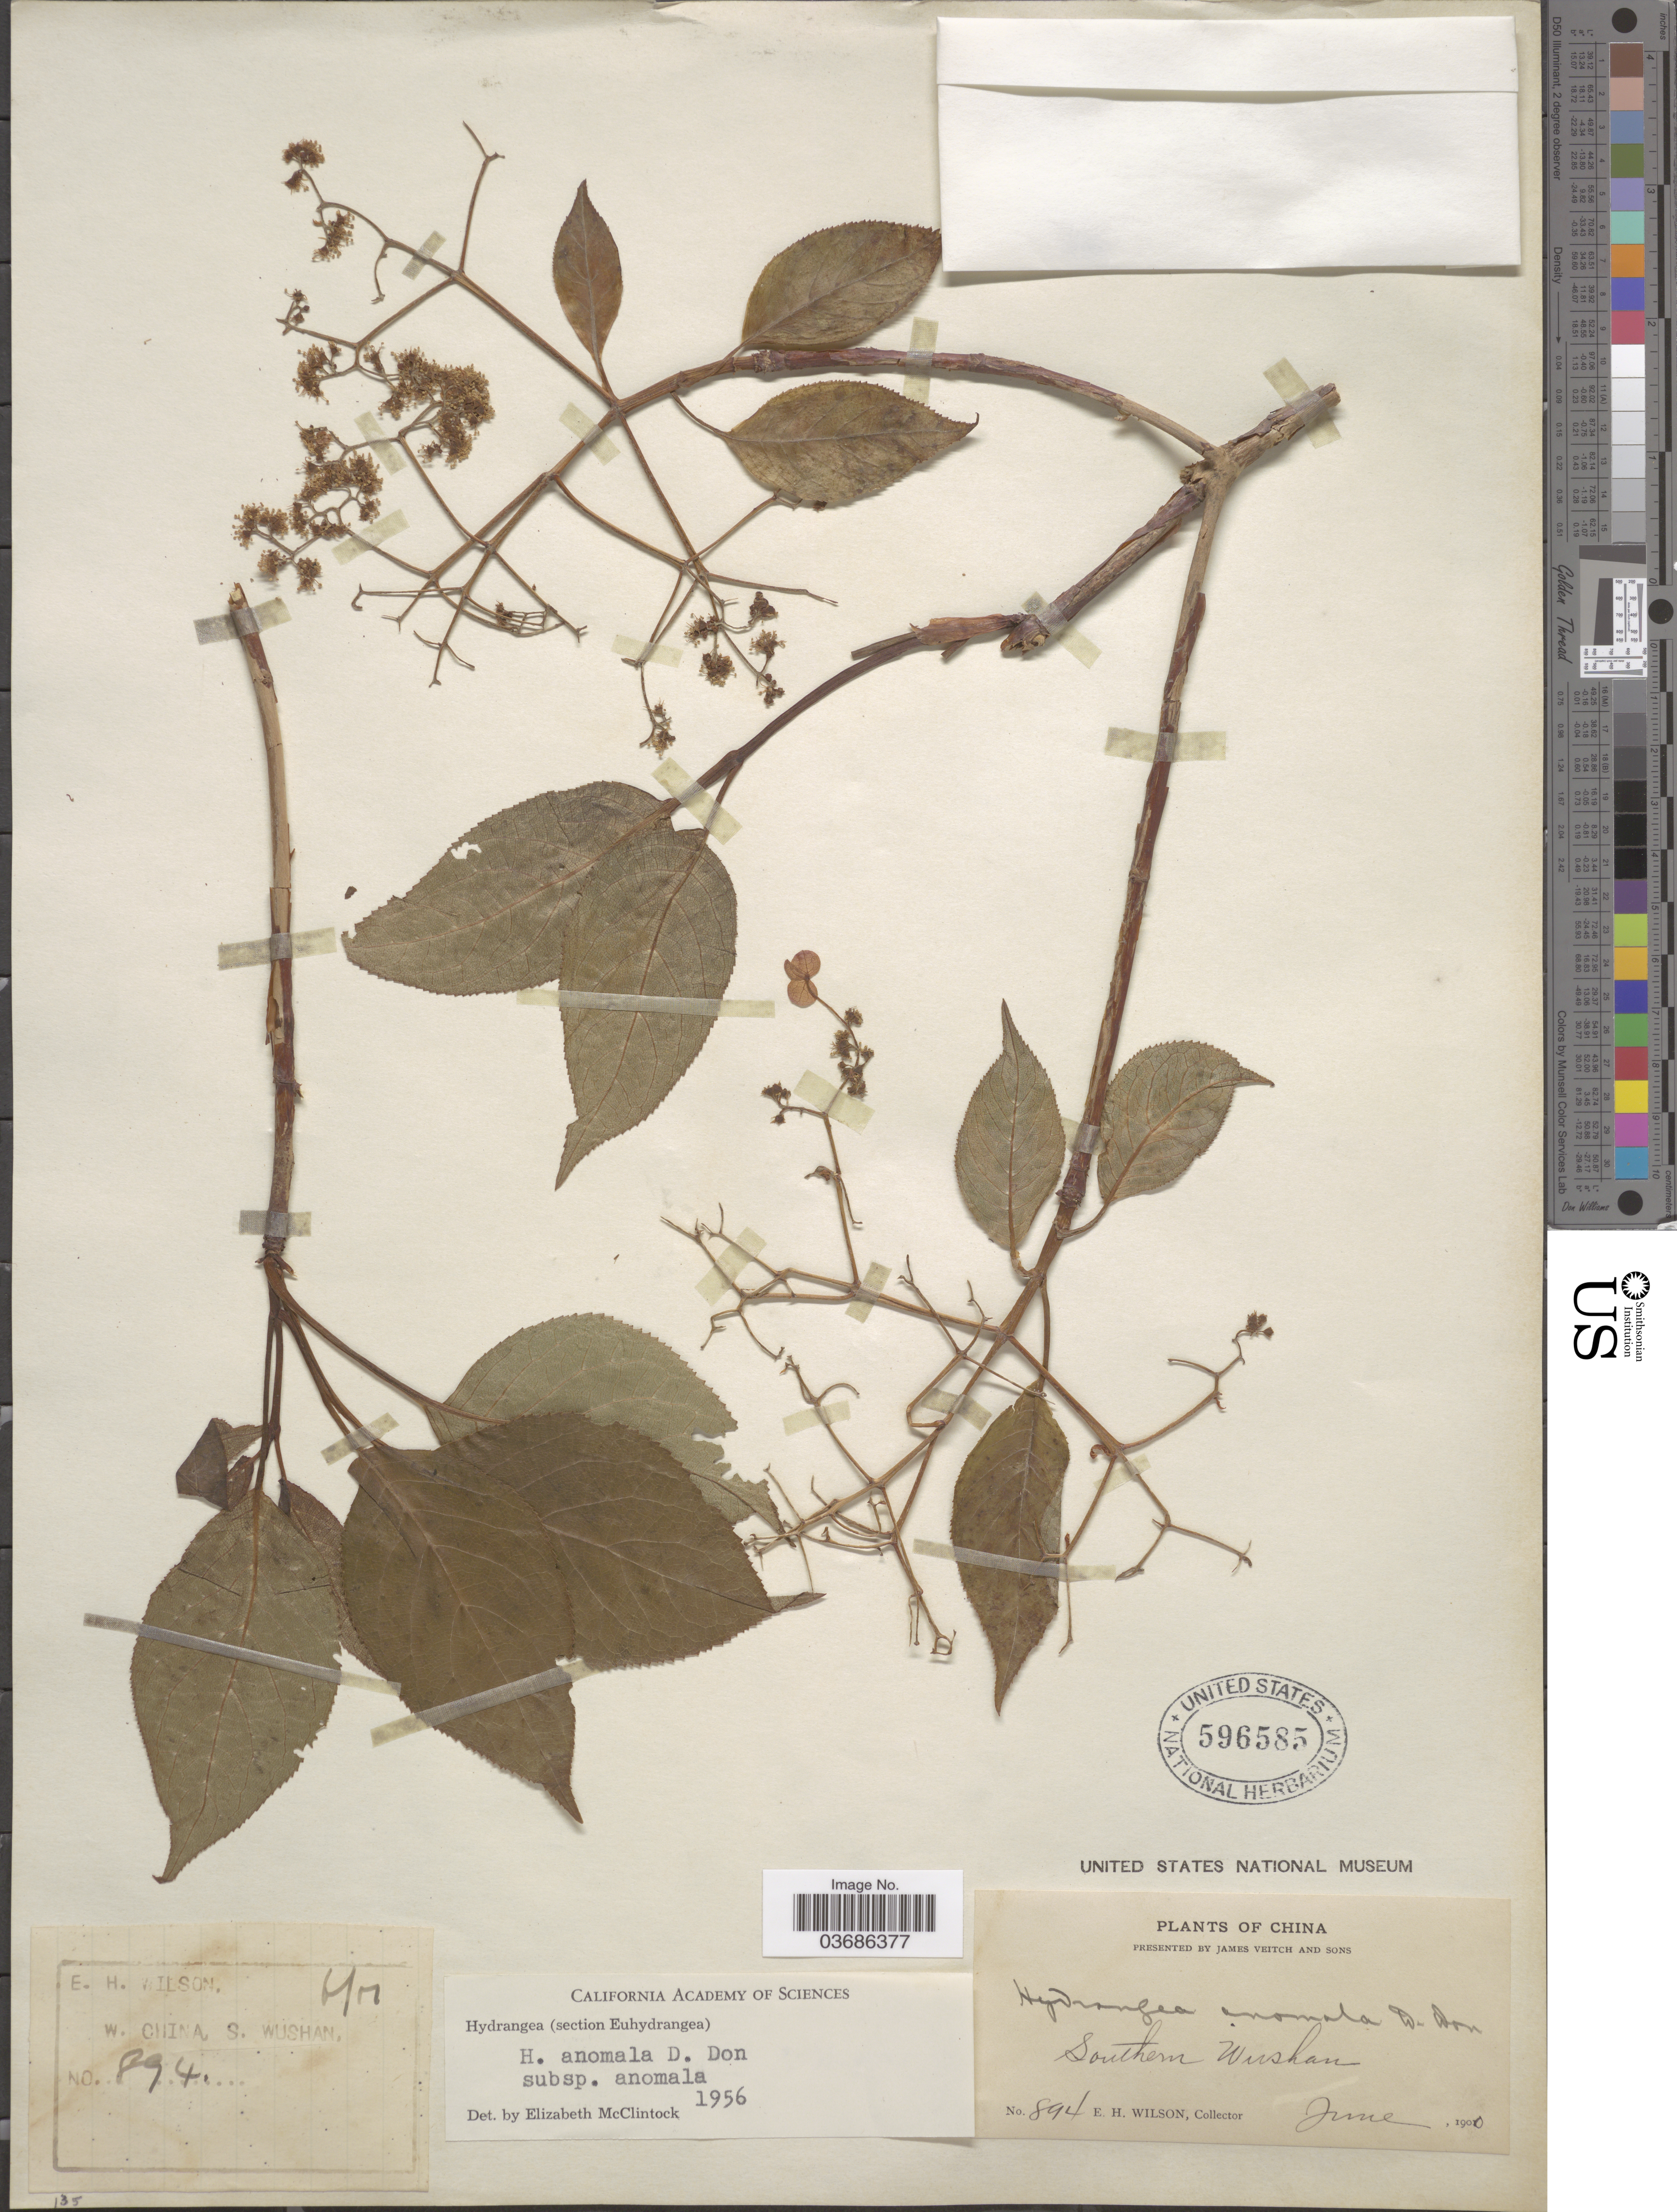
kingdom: Plantae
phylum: Tracheophyta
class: Magnoliopsida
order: Cornales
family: Hydrangeaceae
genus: Hydrangea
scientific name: Hydrangea anomala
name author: D. Don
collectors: E. Wilson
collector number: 894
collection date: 1900-06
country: China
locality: Southern Wushan.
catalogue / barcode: US 596585